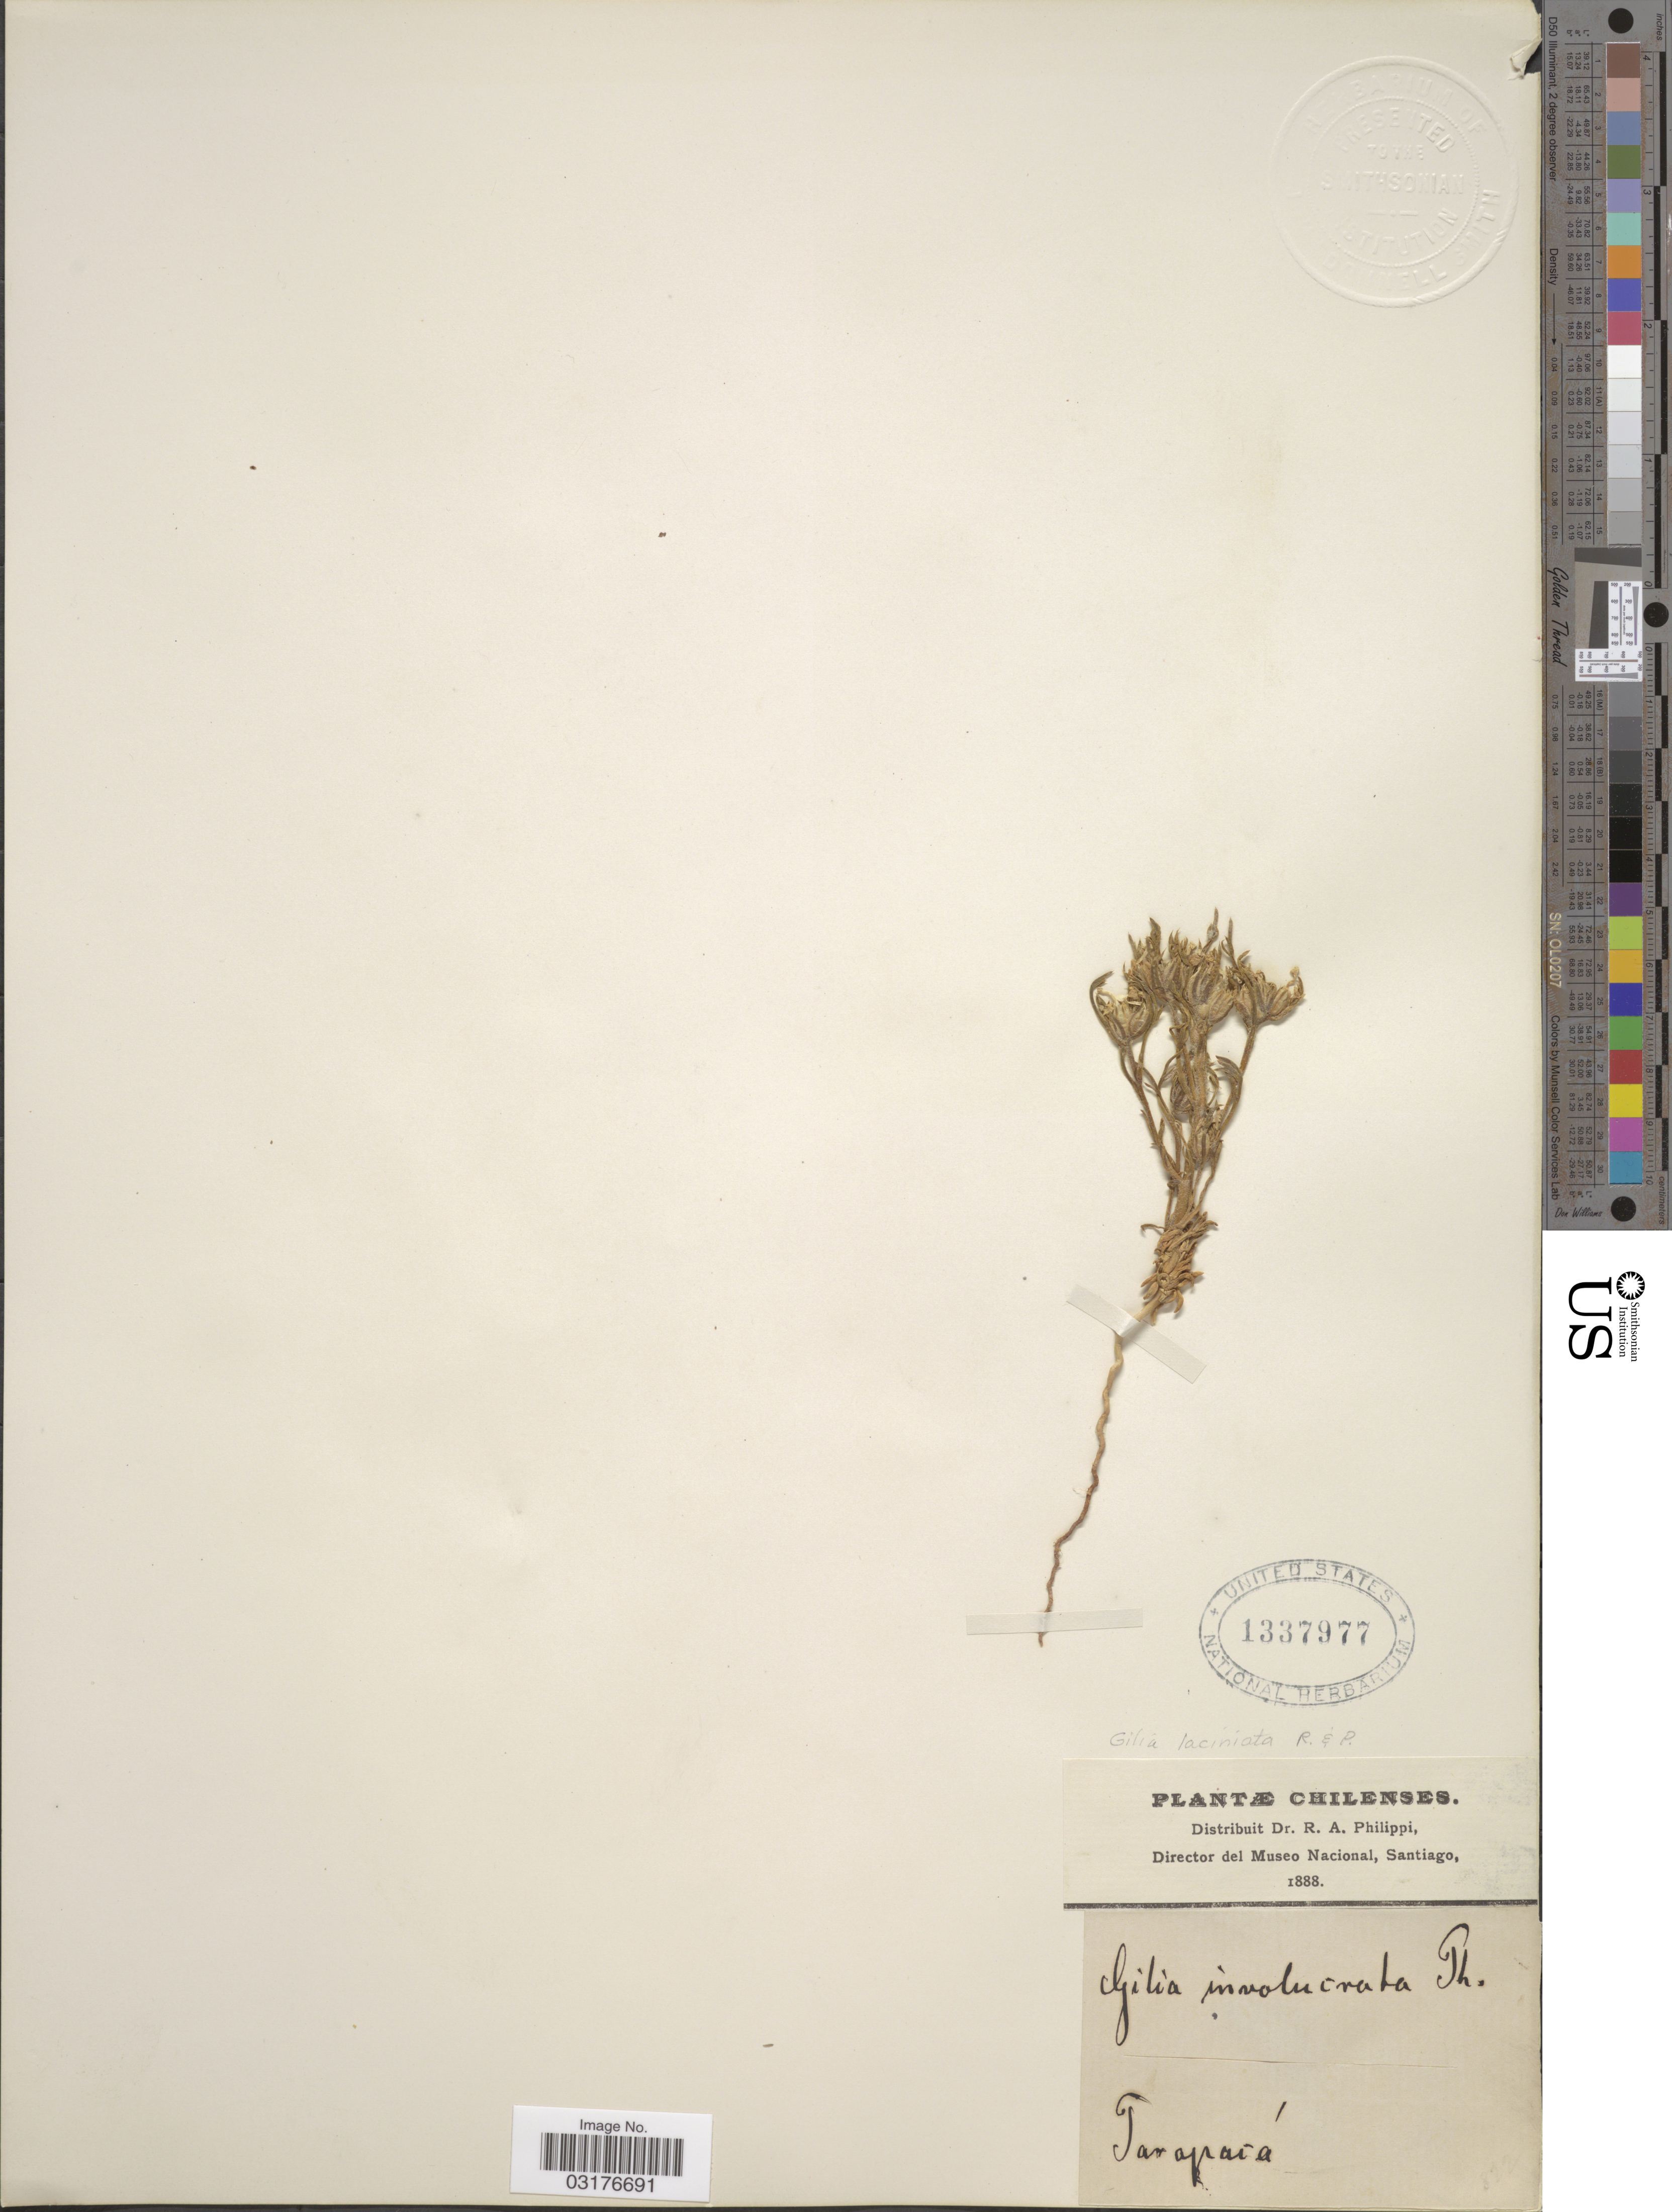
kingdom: Plantae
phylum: Tracheophyta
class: Magnoliopsida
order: Ericales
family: Polemoniaceae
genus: Gilia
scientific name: Gilia laciniata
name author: Ruiz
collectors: R. A. Philippi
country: Chile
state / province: Tarapacá (I)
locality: Tarapacá.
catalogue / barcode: US 1337977